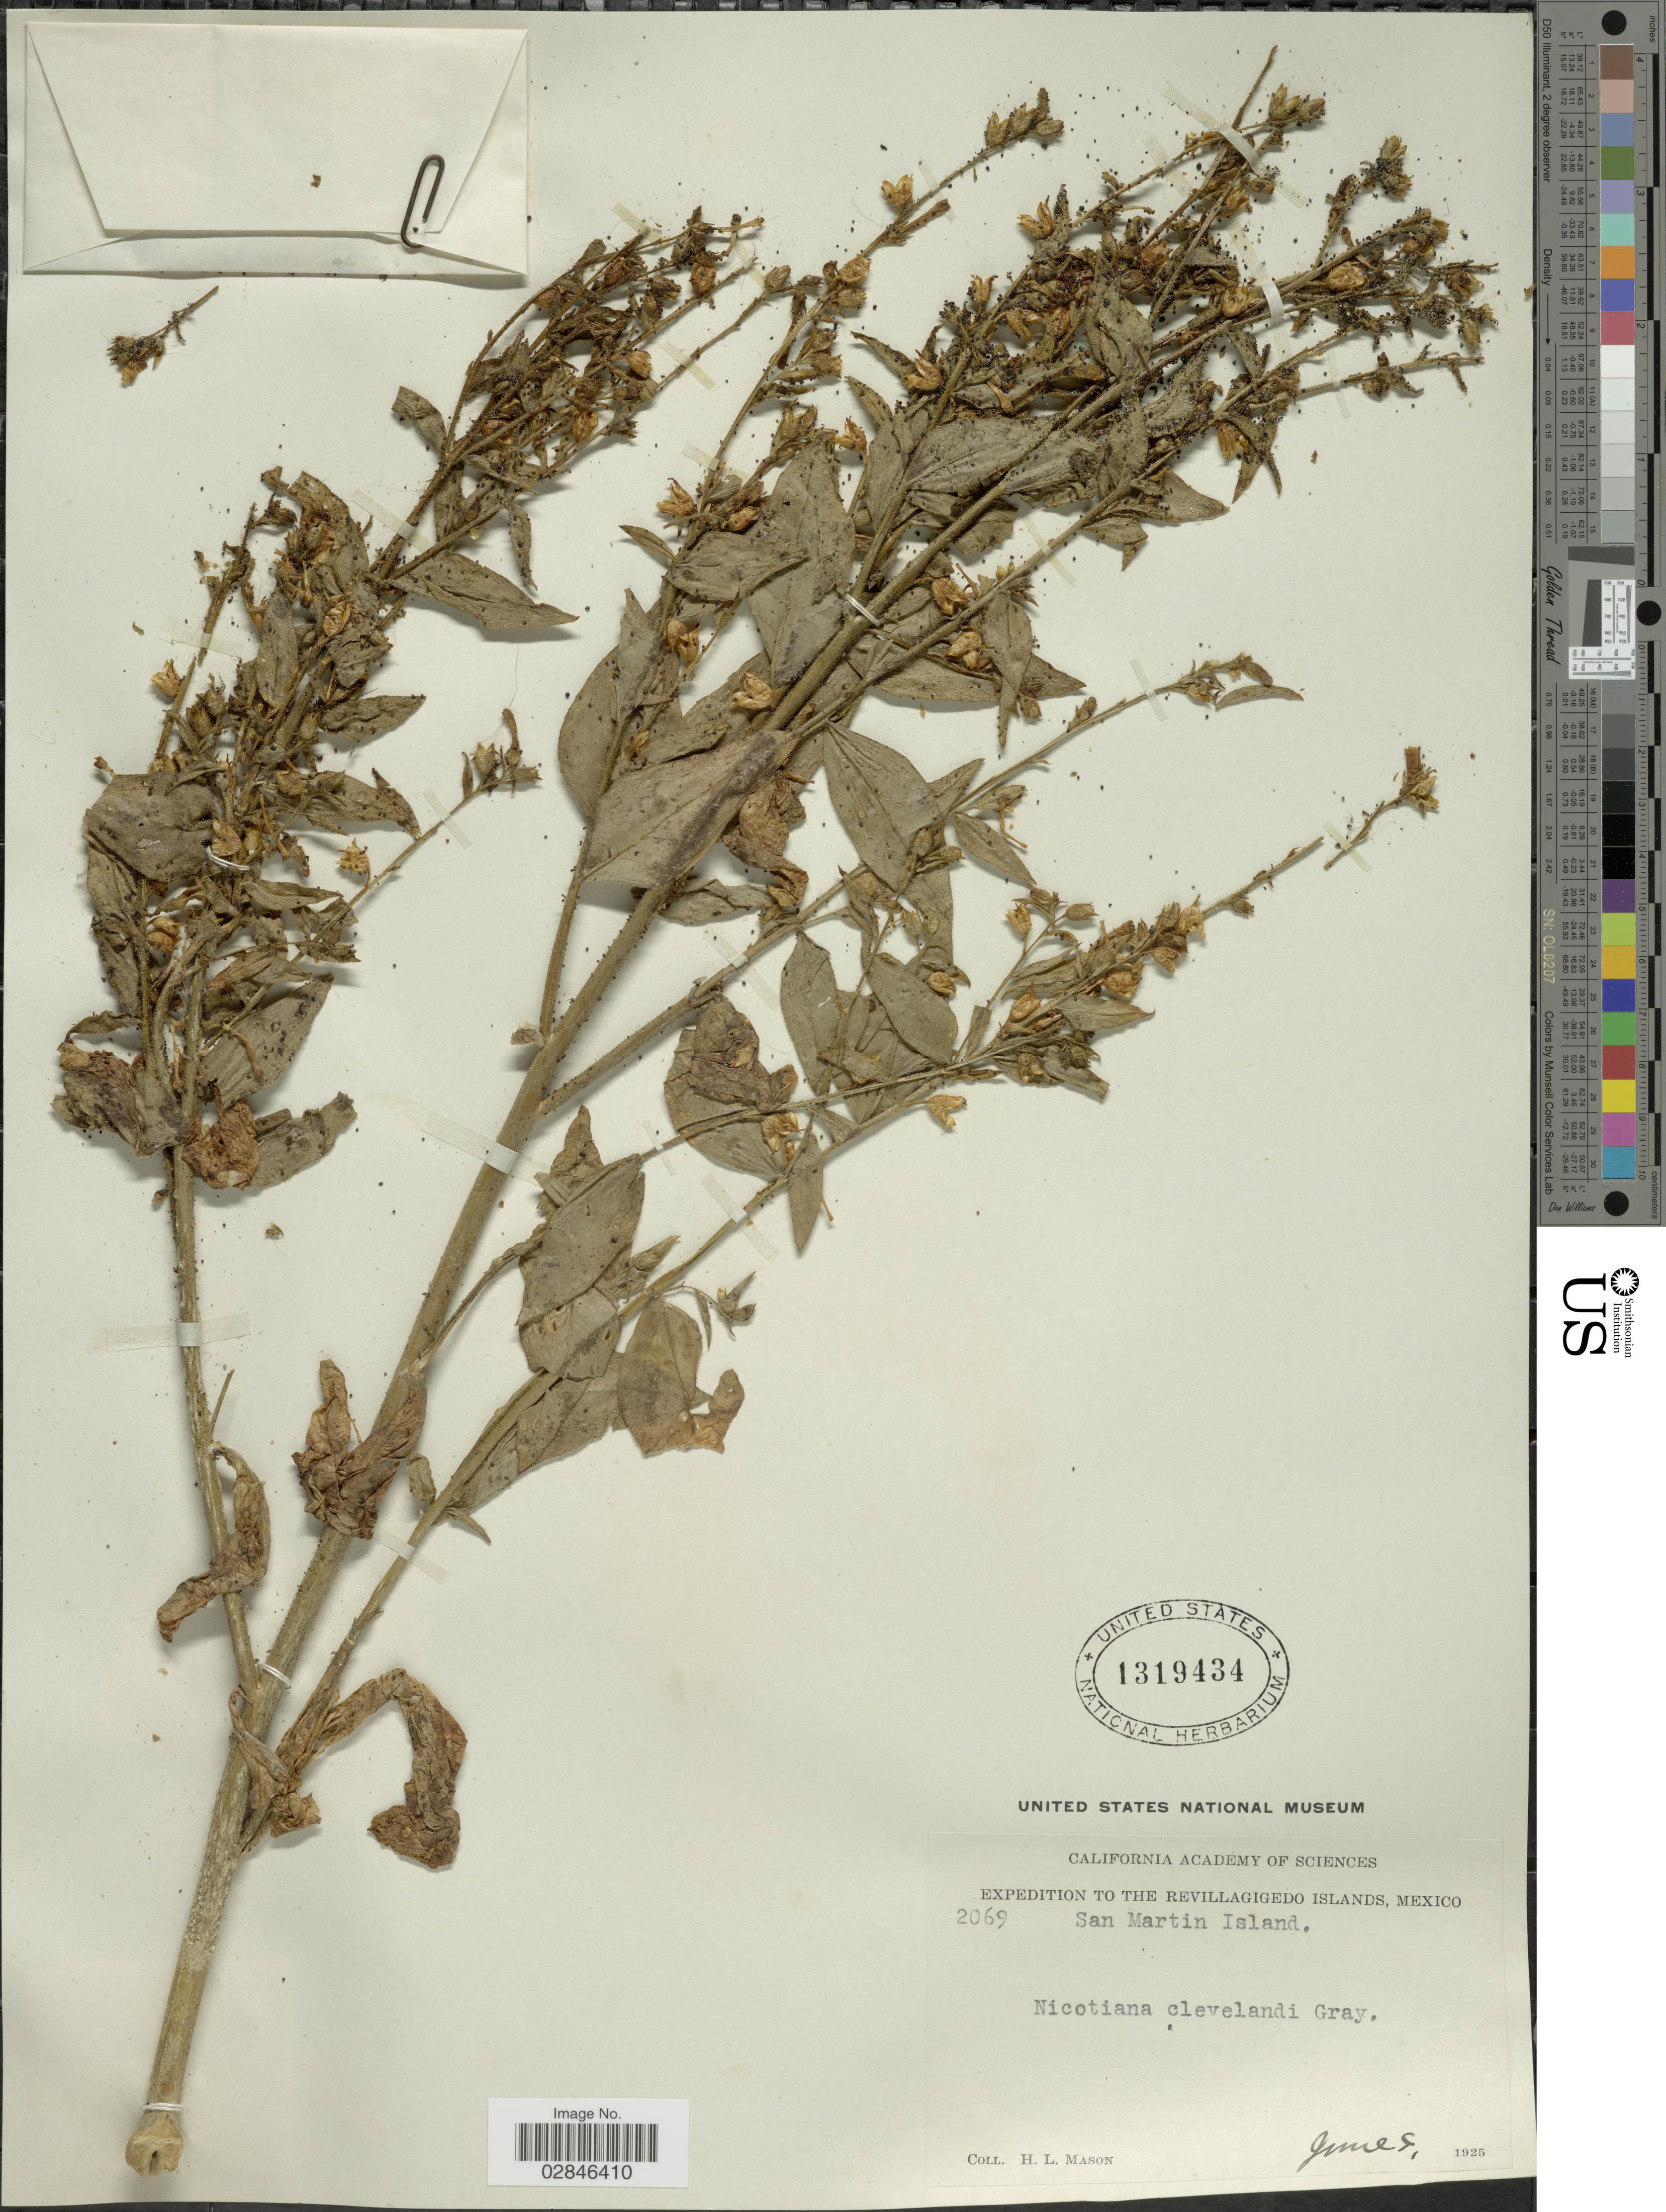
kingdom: Plantae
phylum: Tracheophyta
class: Magnoliopsida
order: Solanales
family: Solanaceae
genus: Nicotiana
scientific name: Nicotiana clevelandii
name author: A. Gray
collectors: H. L. Mason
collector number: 2069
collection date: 1925-06-09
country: Mexico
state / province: Colima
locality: The Revillagigedo Islands.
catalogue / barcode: US 1319434